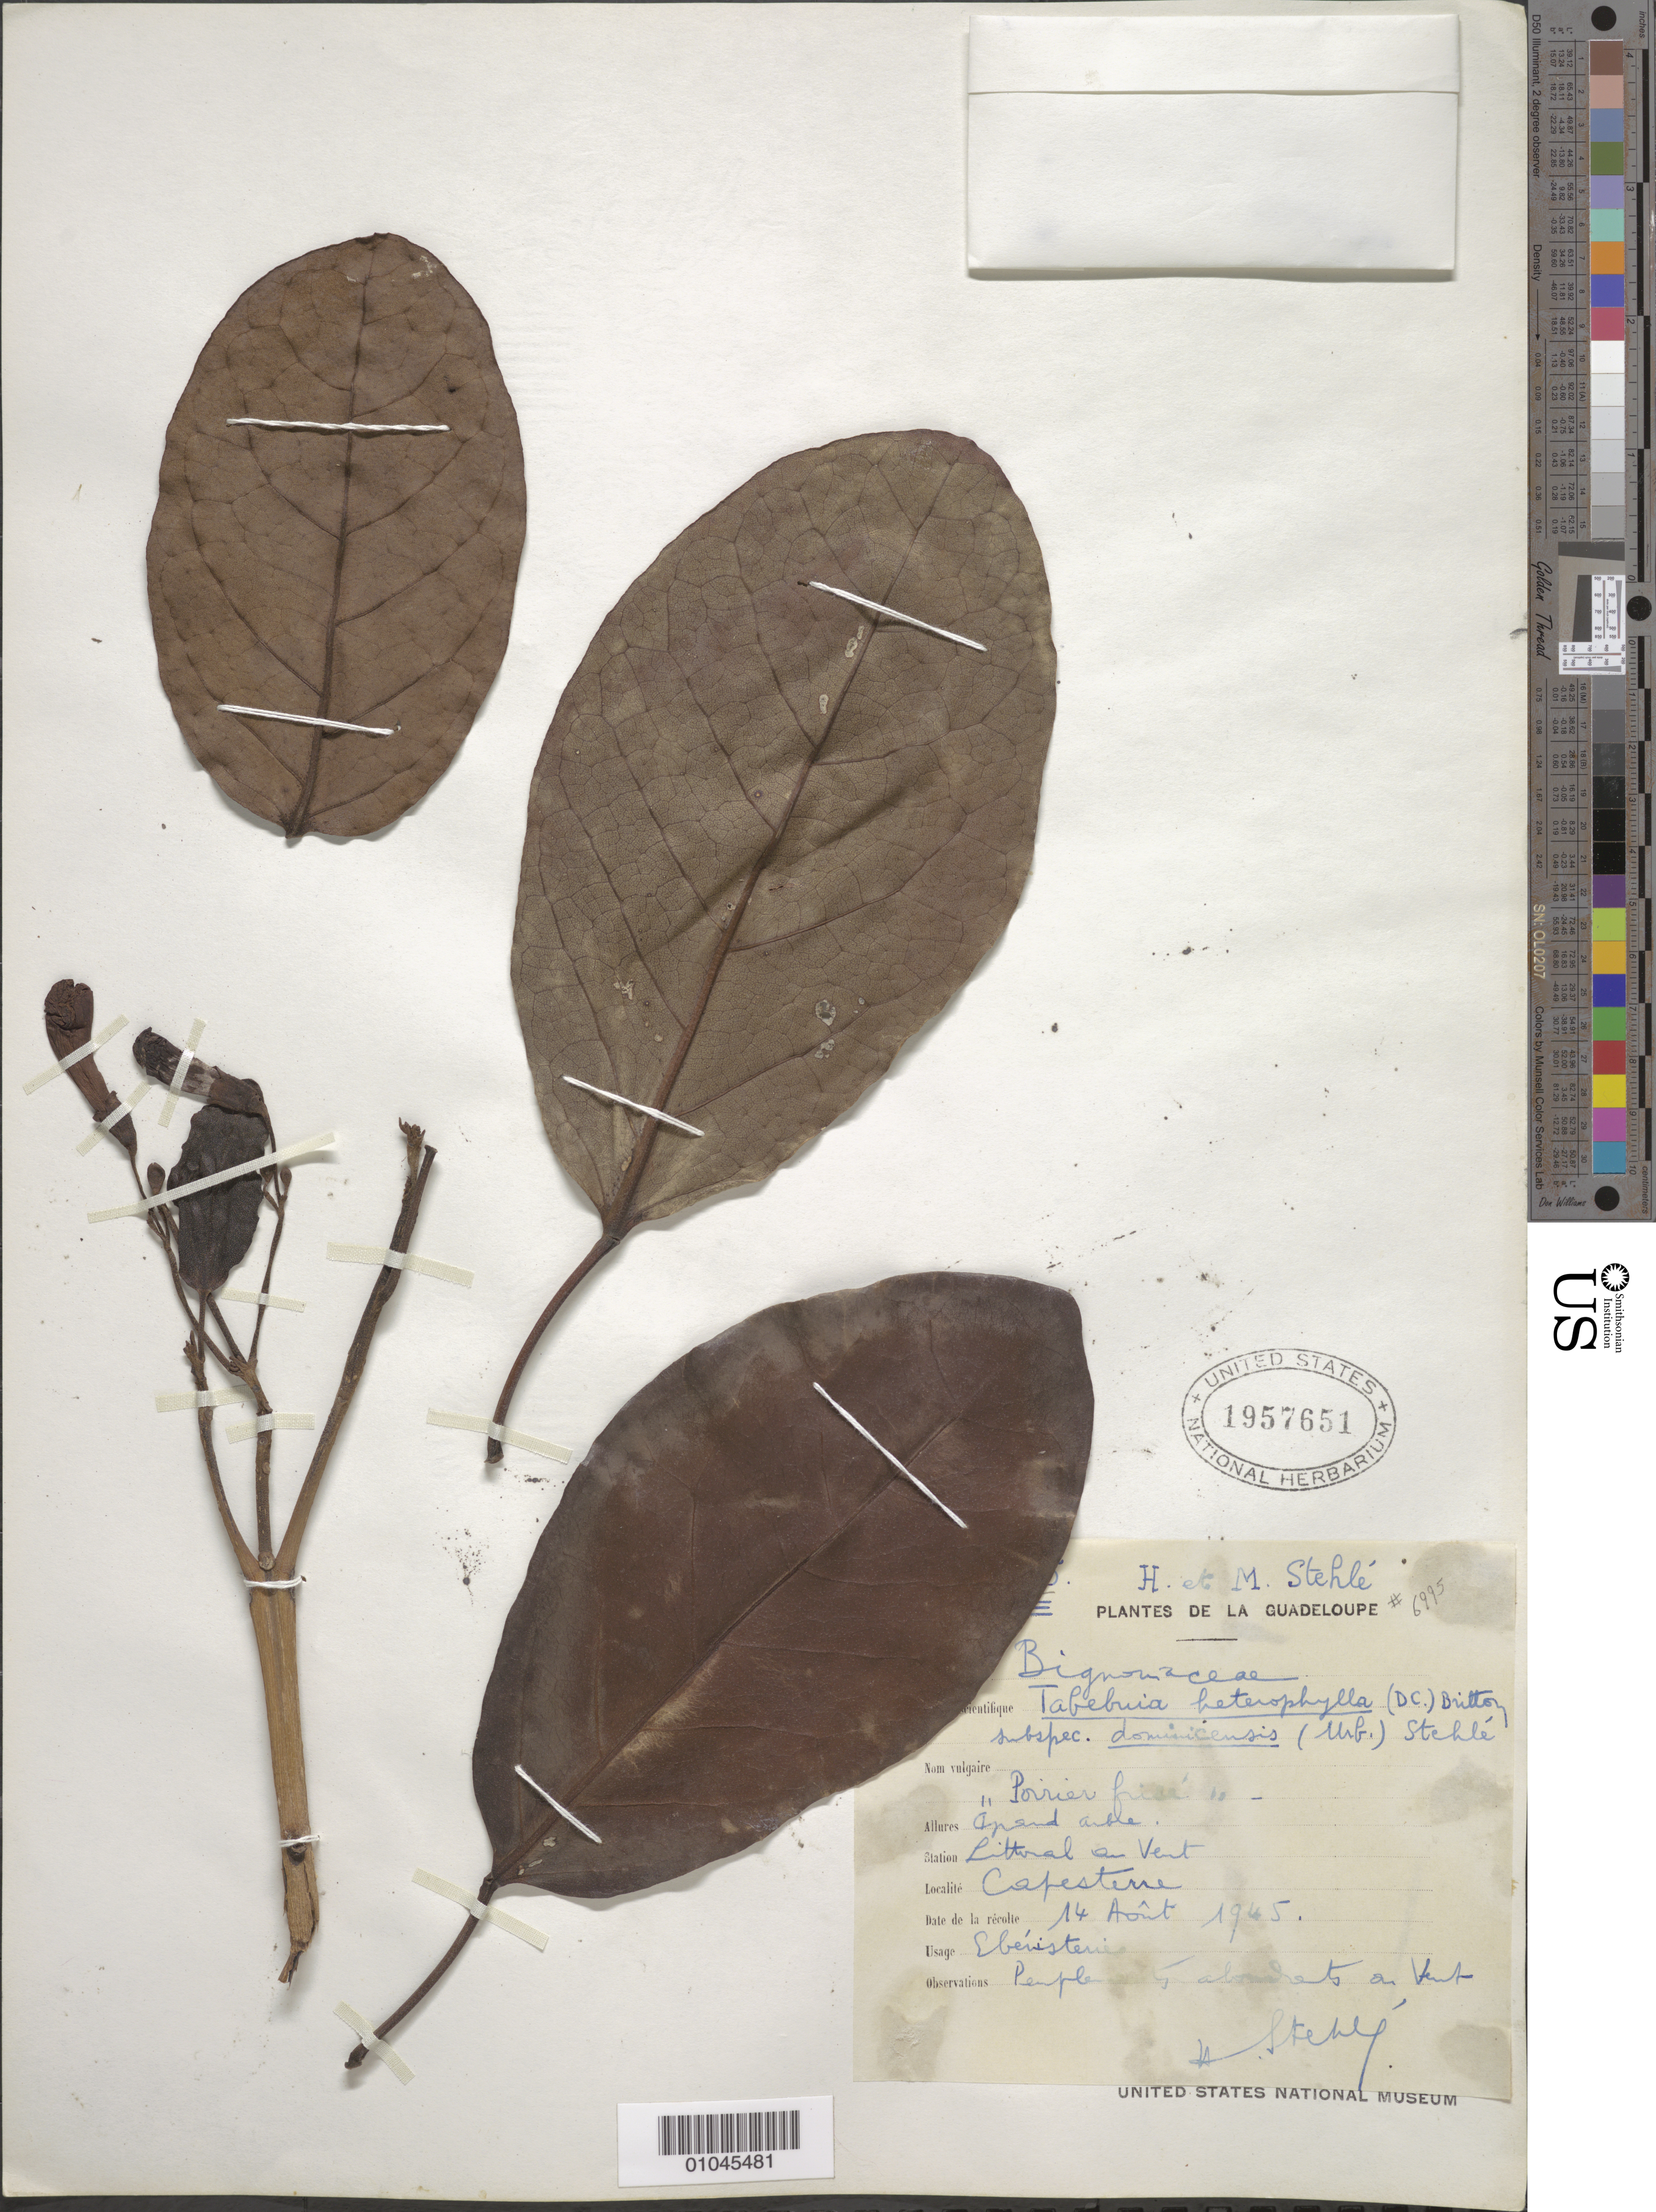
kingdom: Plantae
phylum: Tracheophyta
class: Magnoliopsida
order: Lamiales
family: Bignoniaceae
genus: Tabebuia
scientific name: Tabebuia pallida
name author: (Lindl.) Miers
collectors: H. Stehlé & M. Stehlé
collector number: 6995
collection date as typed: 14 Aug 1945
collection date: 1945-08-14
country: Guadeloupe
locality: cafesterre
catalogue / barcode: US 1957651